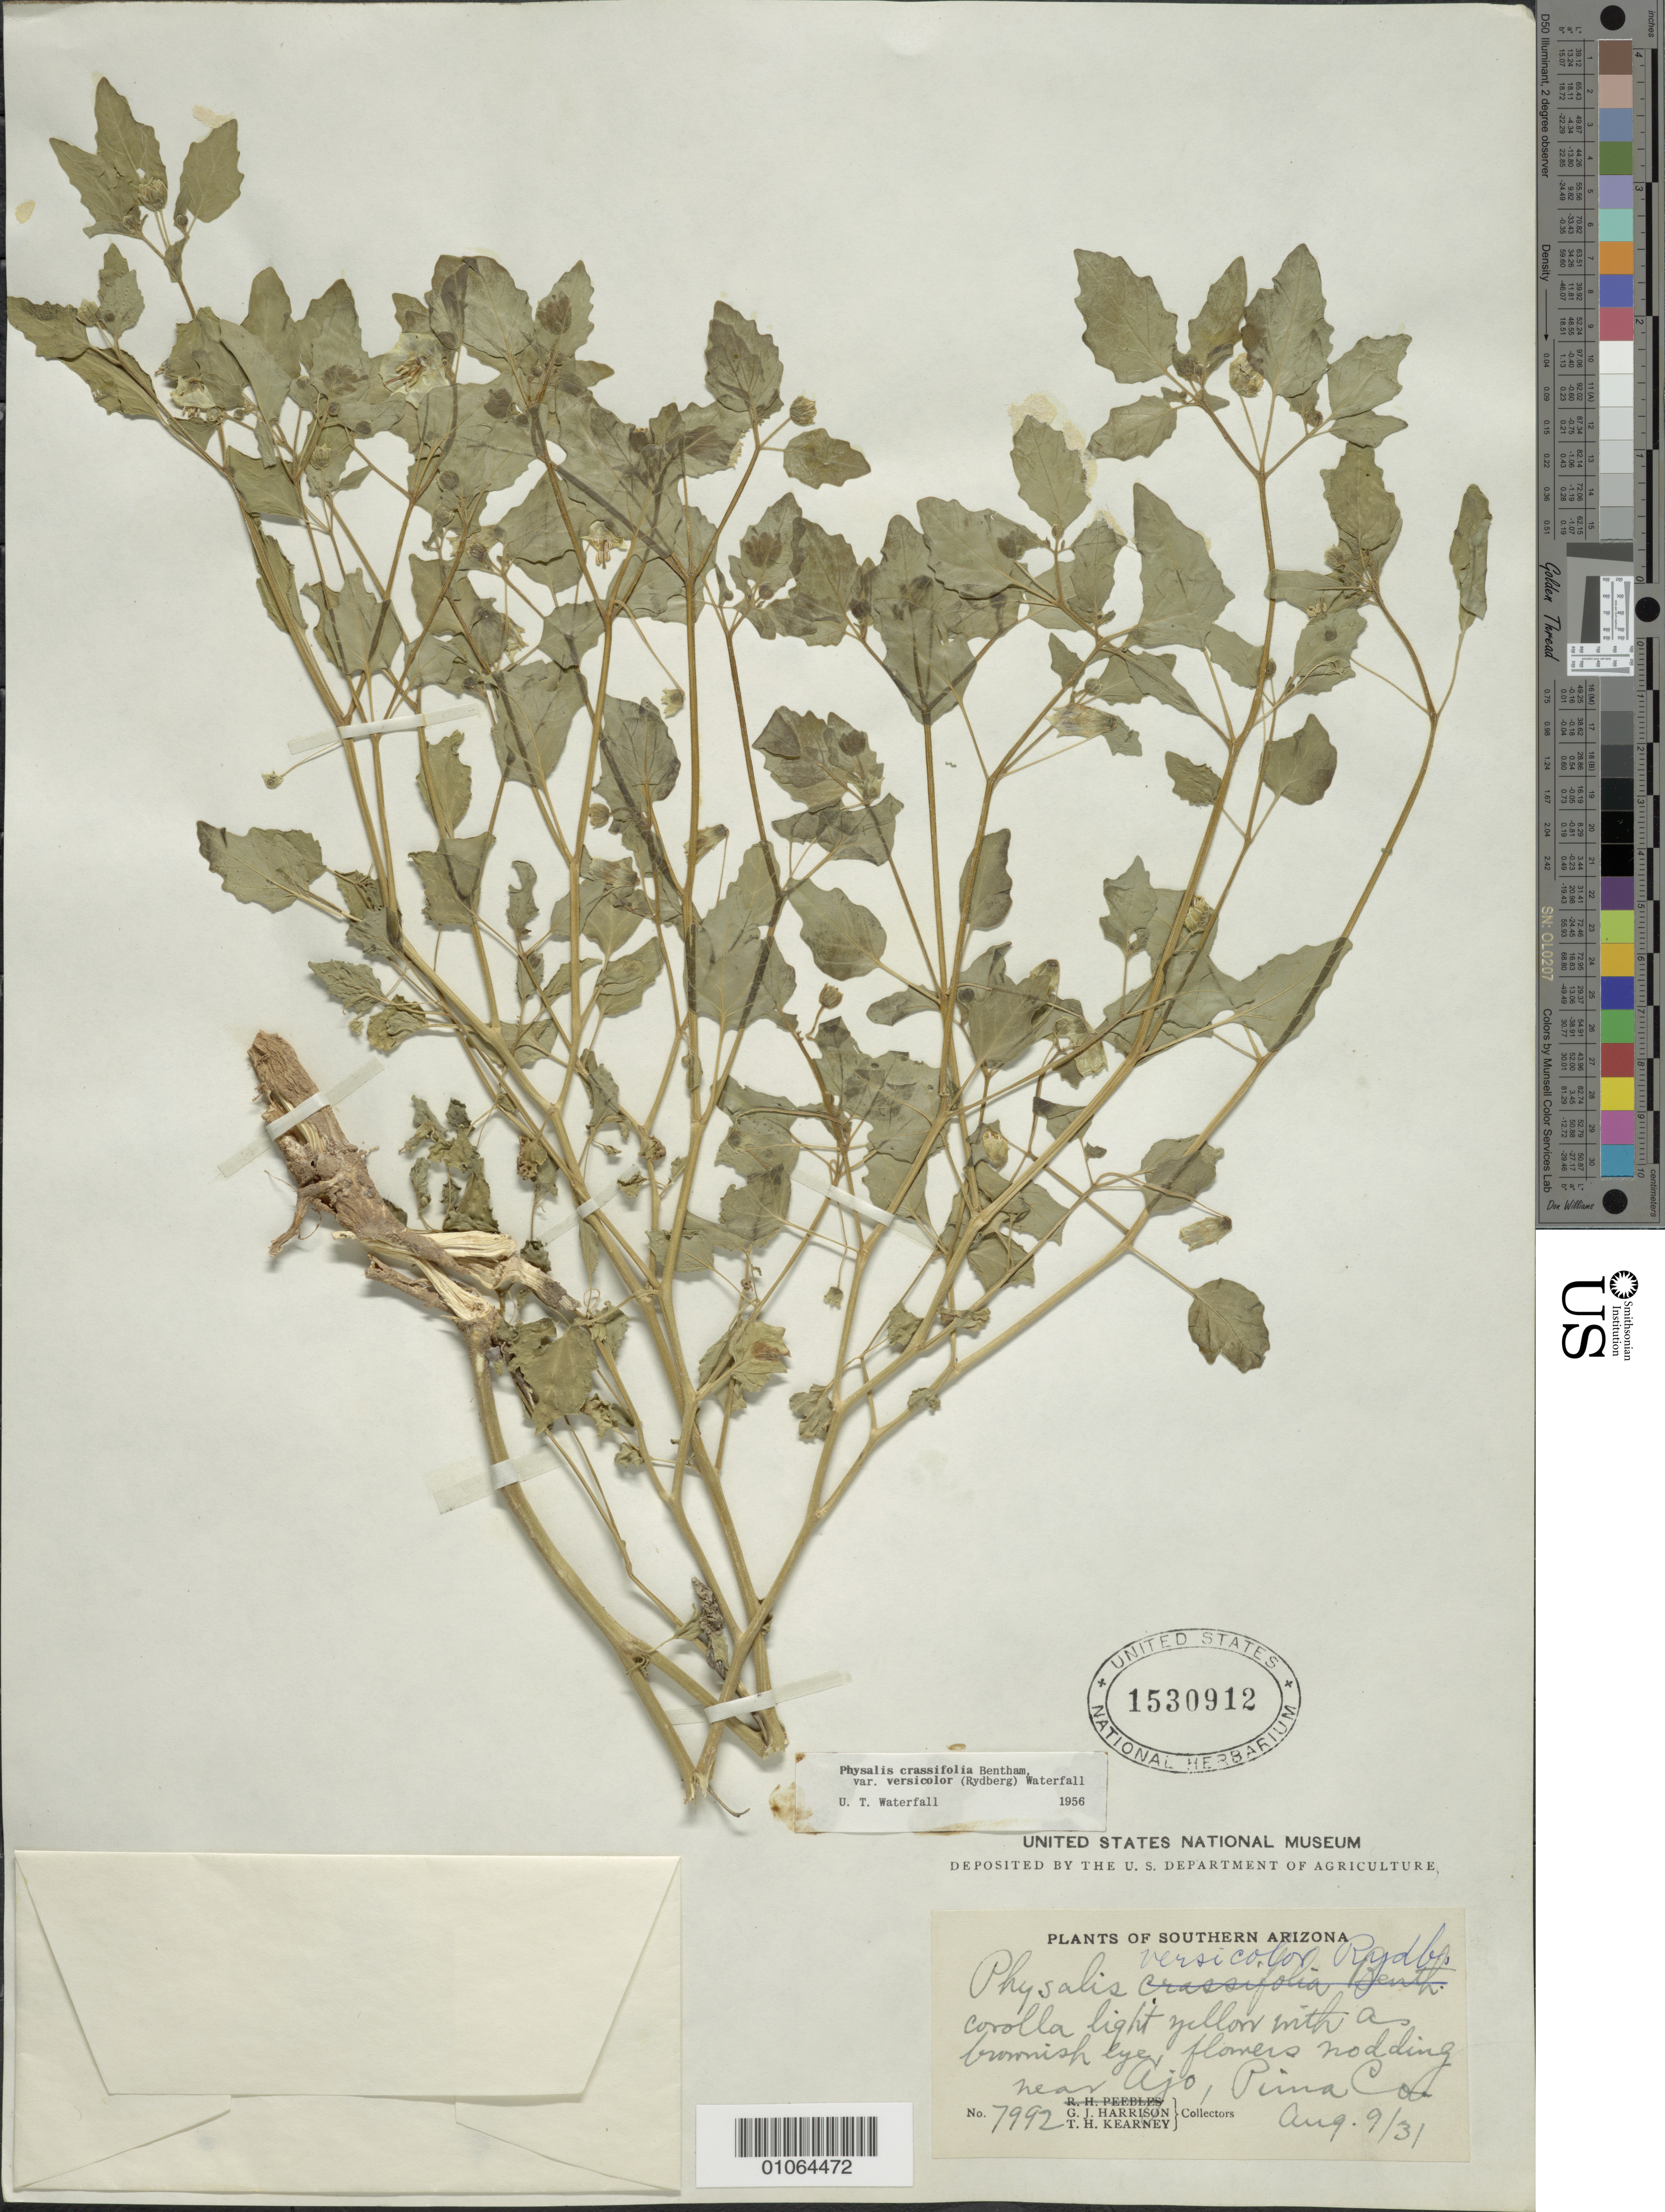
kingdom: Plantae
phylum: Tracheophyta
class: Magnoliopsida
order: Solanales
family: Solanaceae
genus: Physalis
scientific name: Physalis crassifolia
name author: Benth.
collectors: G. J. Harrison & T. H. Kearney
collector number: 7992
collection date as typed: Transcribed d/m/y: 9/8/31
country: United States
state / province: Arizona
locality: Southern Arizona, nodding near Ajo, Pima Co.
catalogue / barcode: US 1530912